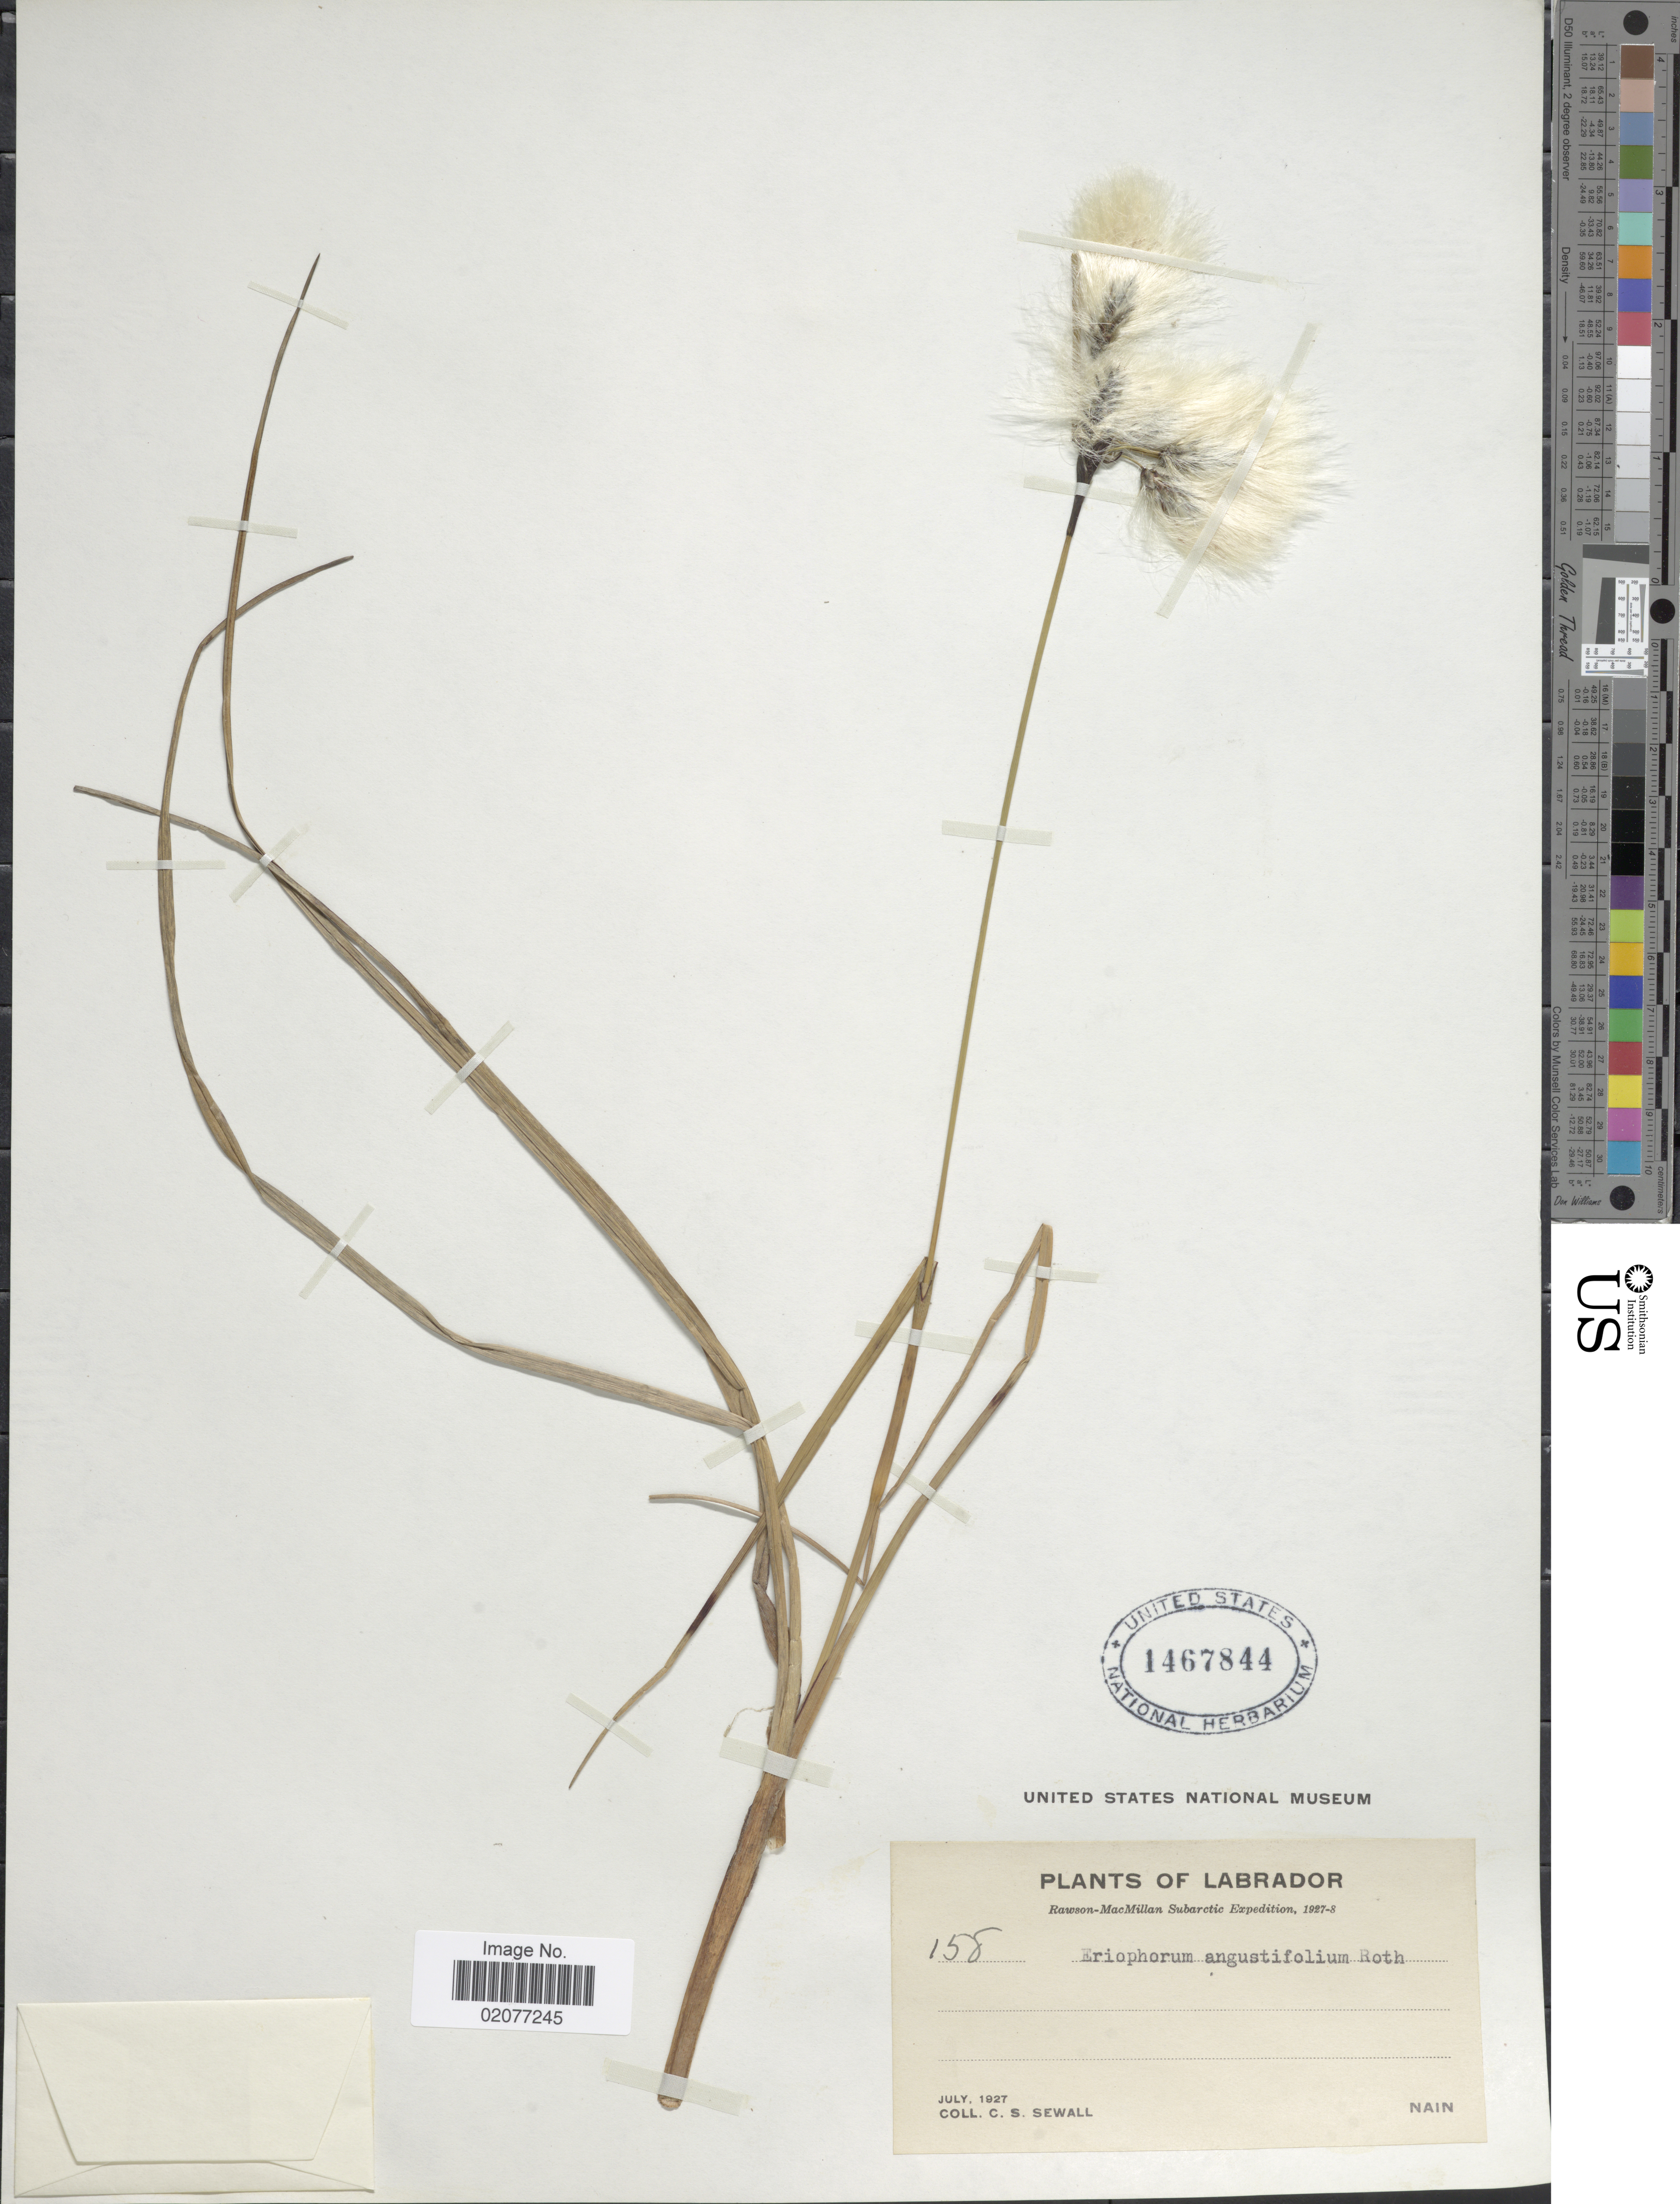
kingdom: Plantae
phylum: Tracheophyta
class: Liliopsida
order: Poales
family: Cyperaceae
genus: Eriophorum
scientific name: Eriophorum angustifolium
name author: Honck.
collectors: C. Sewall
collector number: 158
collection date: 1927-07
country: Canada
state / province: Newfoundland and Labrador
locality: Labrador. Nain, subarctic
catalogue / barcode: US 1467844